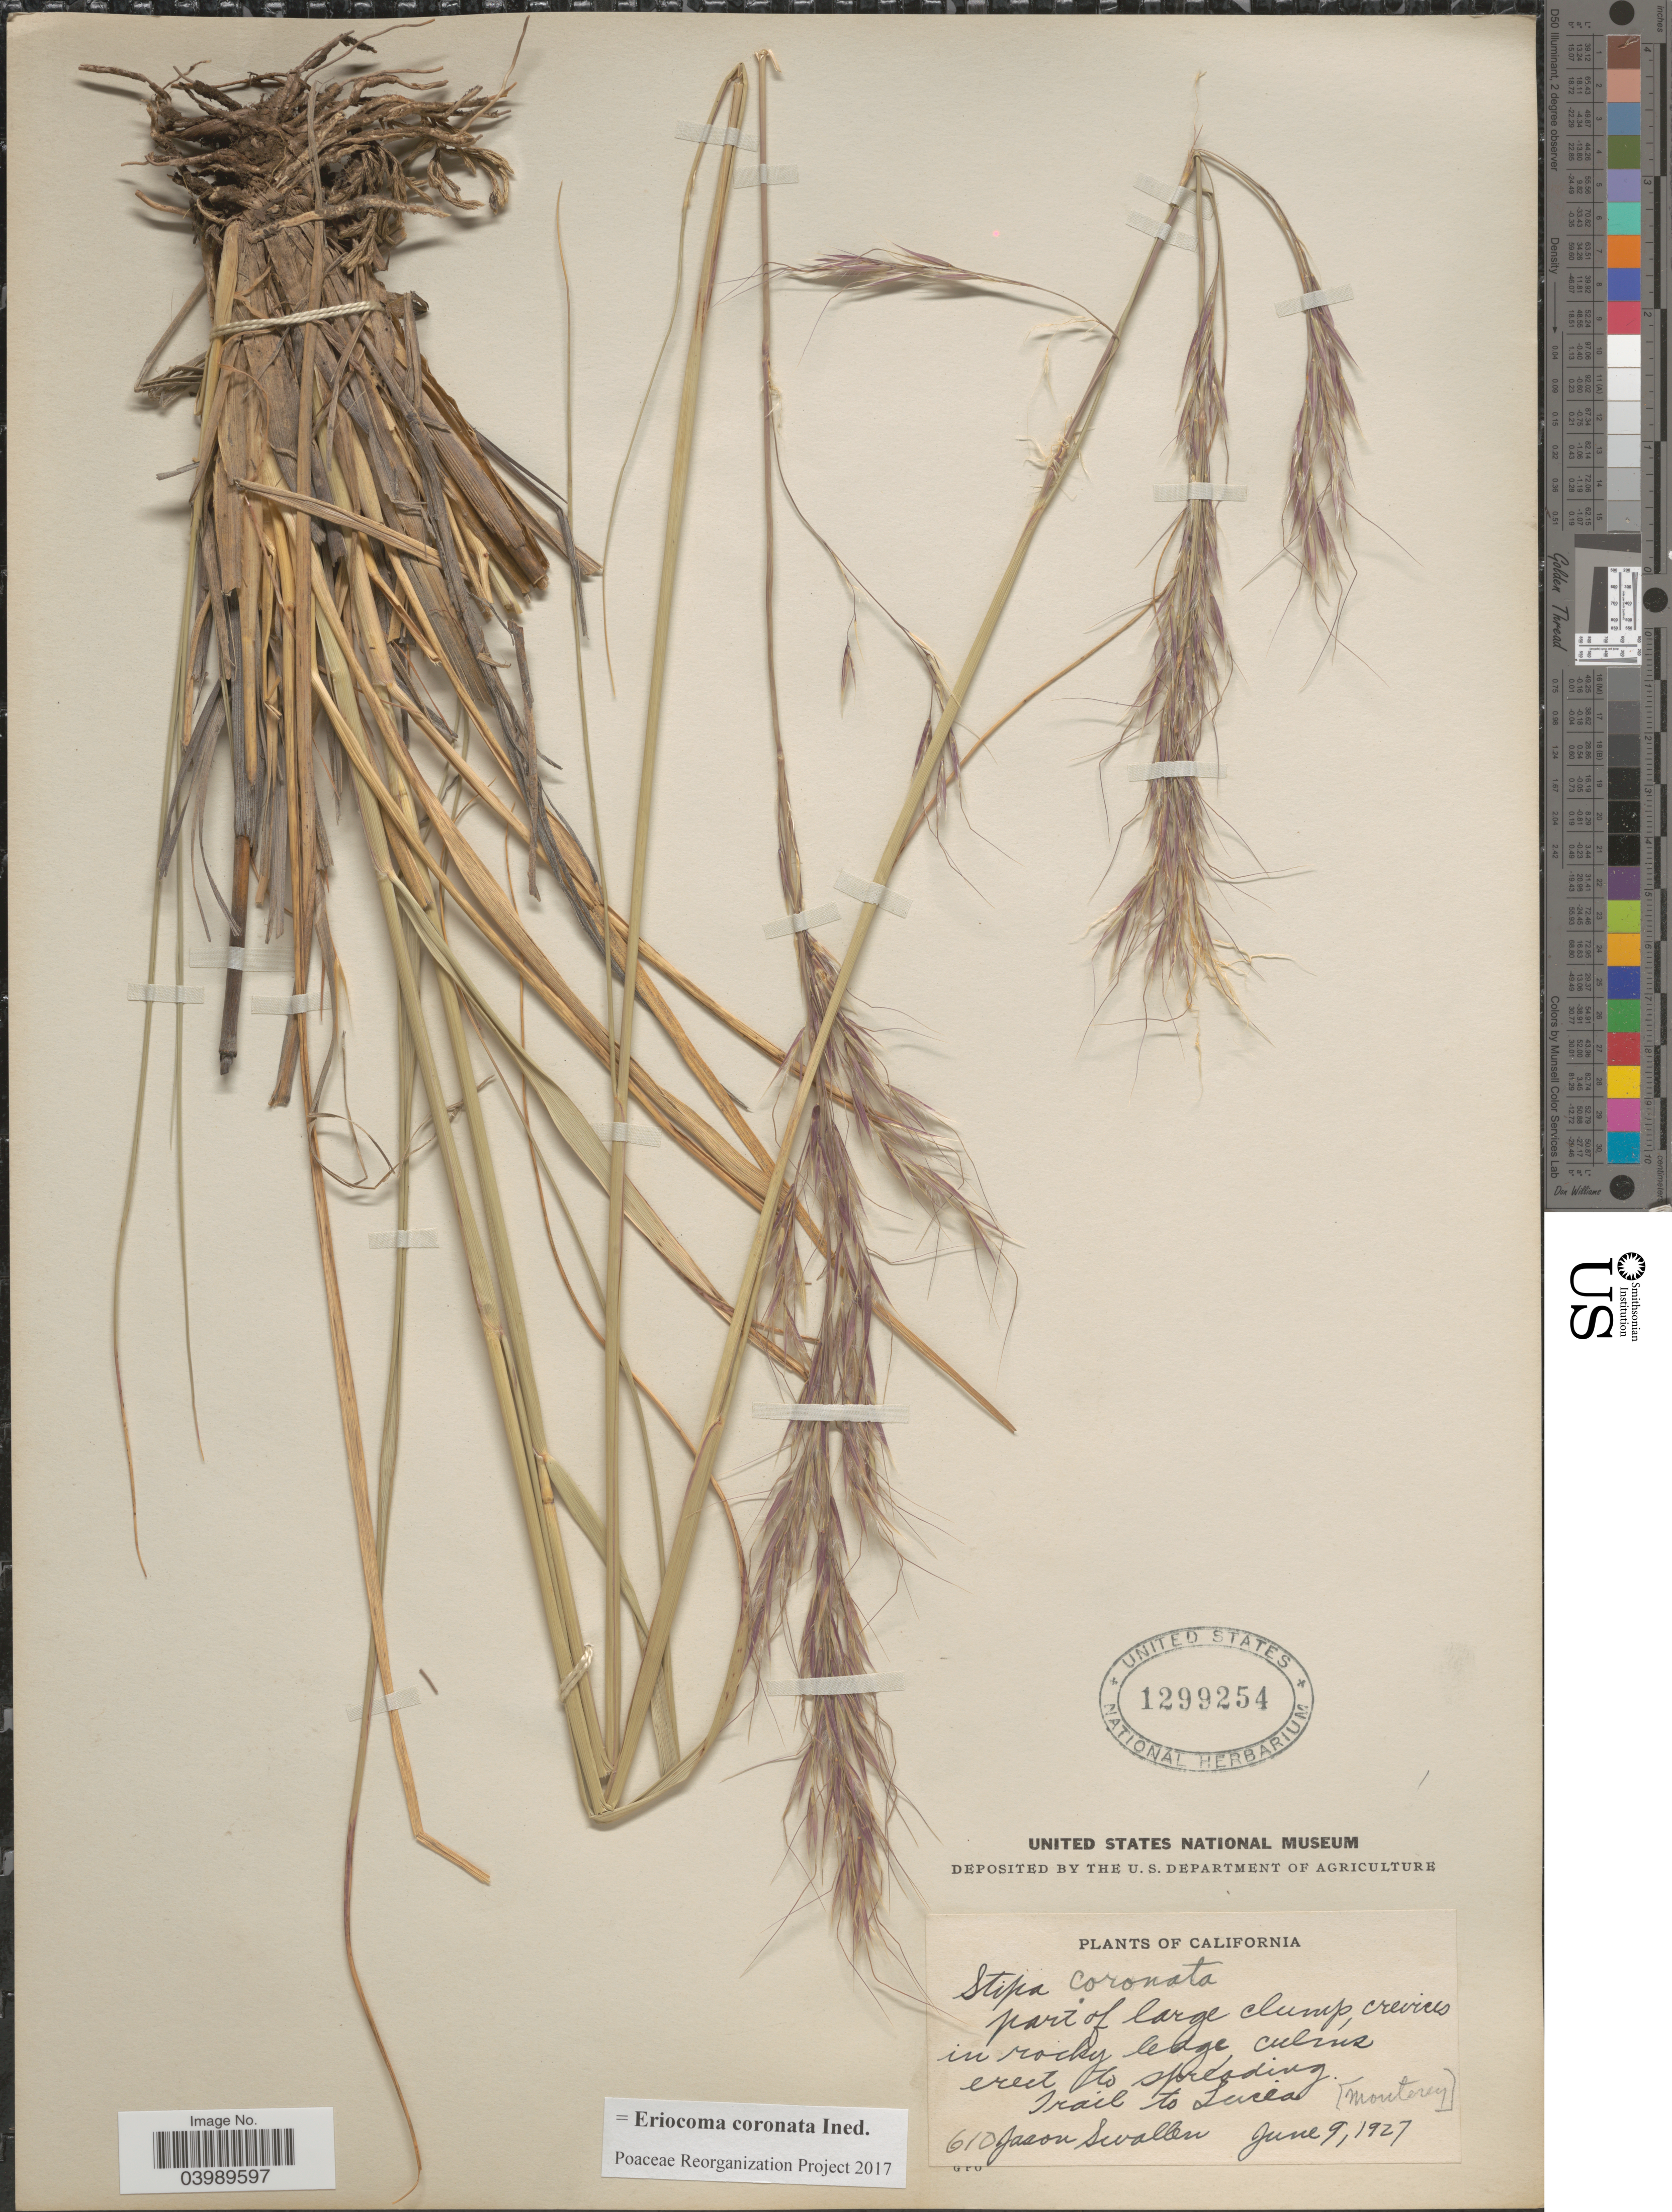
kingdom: Plantae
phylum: Tracheophyta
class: Liliopsida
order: Poales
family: Poaceae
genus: Eriocoma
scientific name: Eriocoma coronata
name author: (Thurb.) Romasch.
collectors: J. R. Swallen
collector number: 610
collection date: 1927-06-09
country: United States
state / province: California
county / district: Monterey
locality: Trail to Lucia [Monterey].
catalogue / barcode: US 1299254